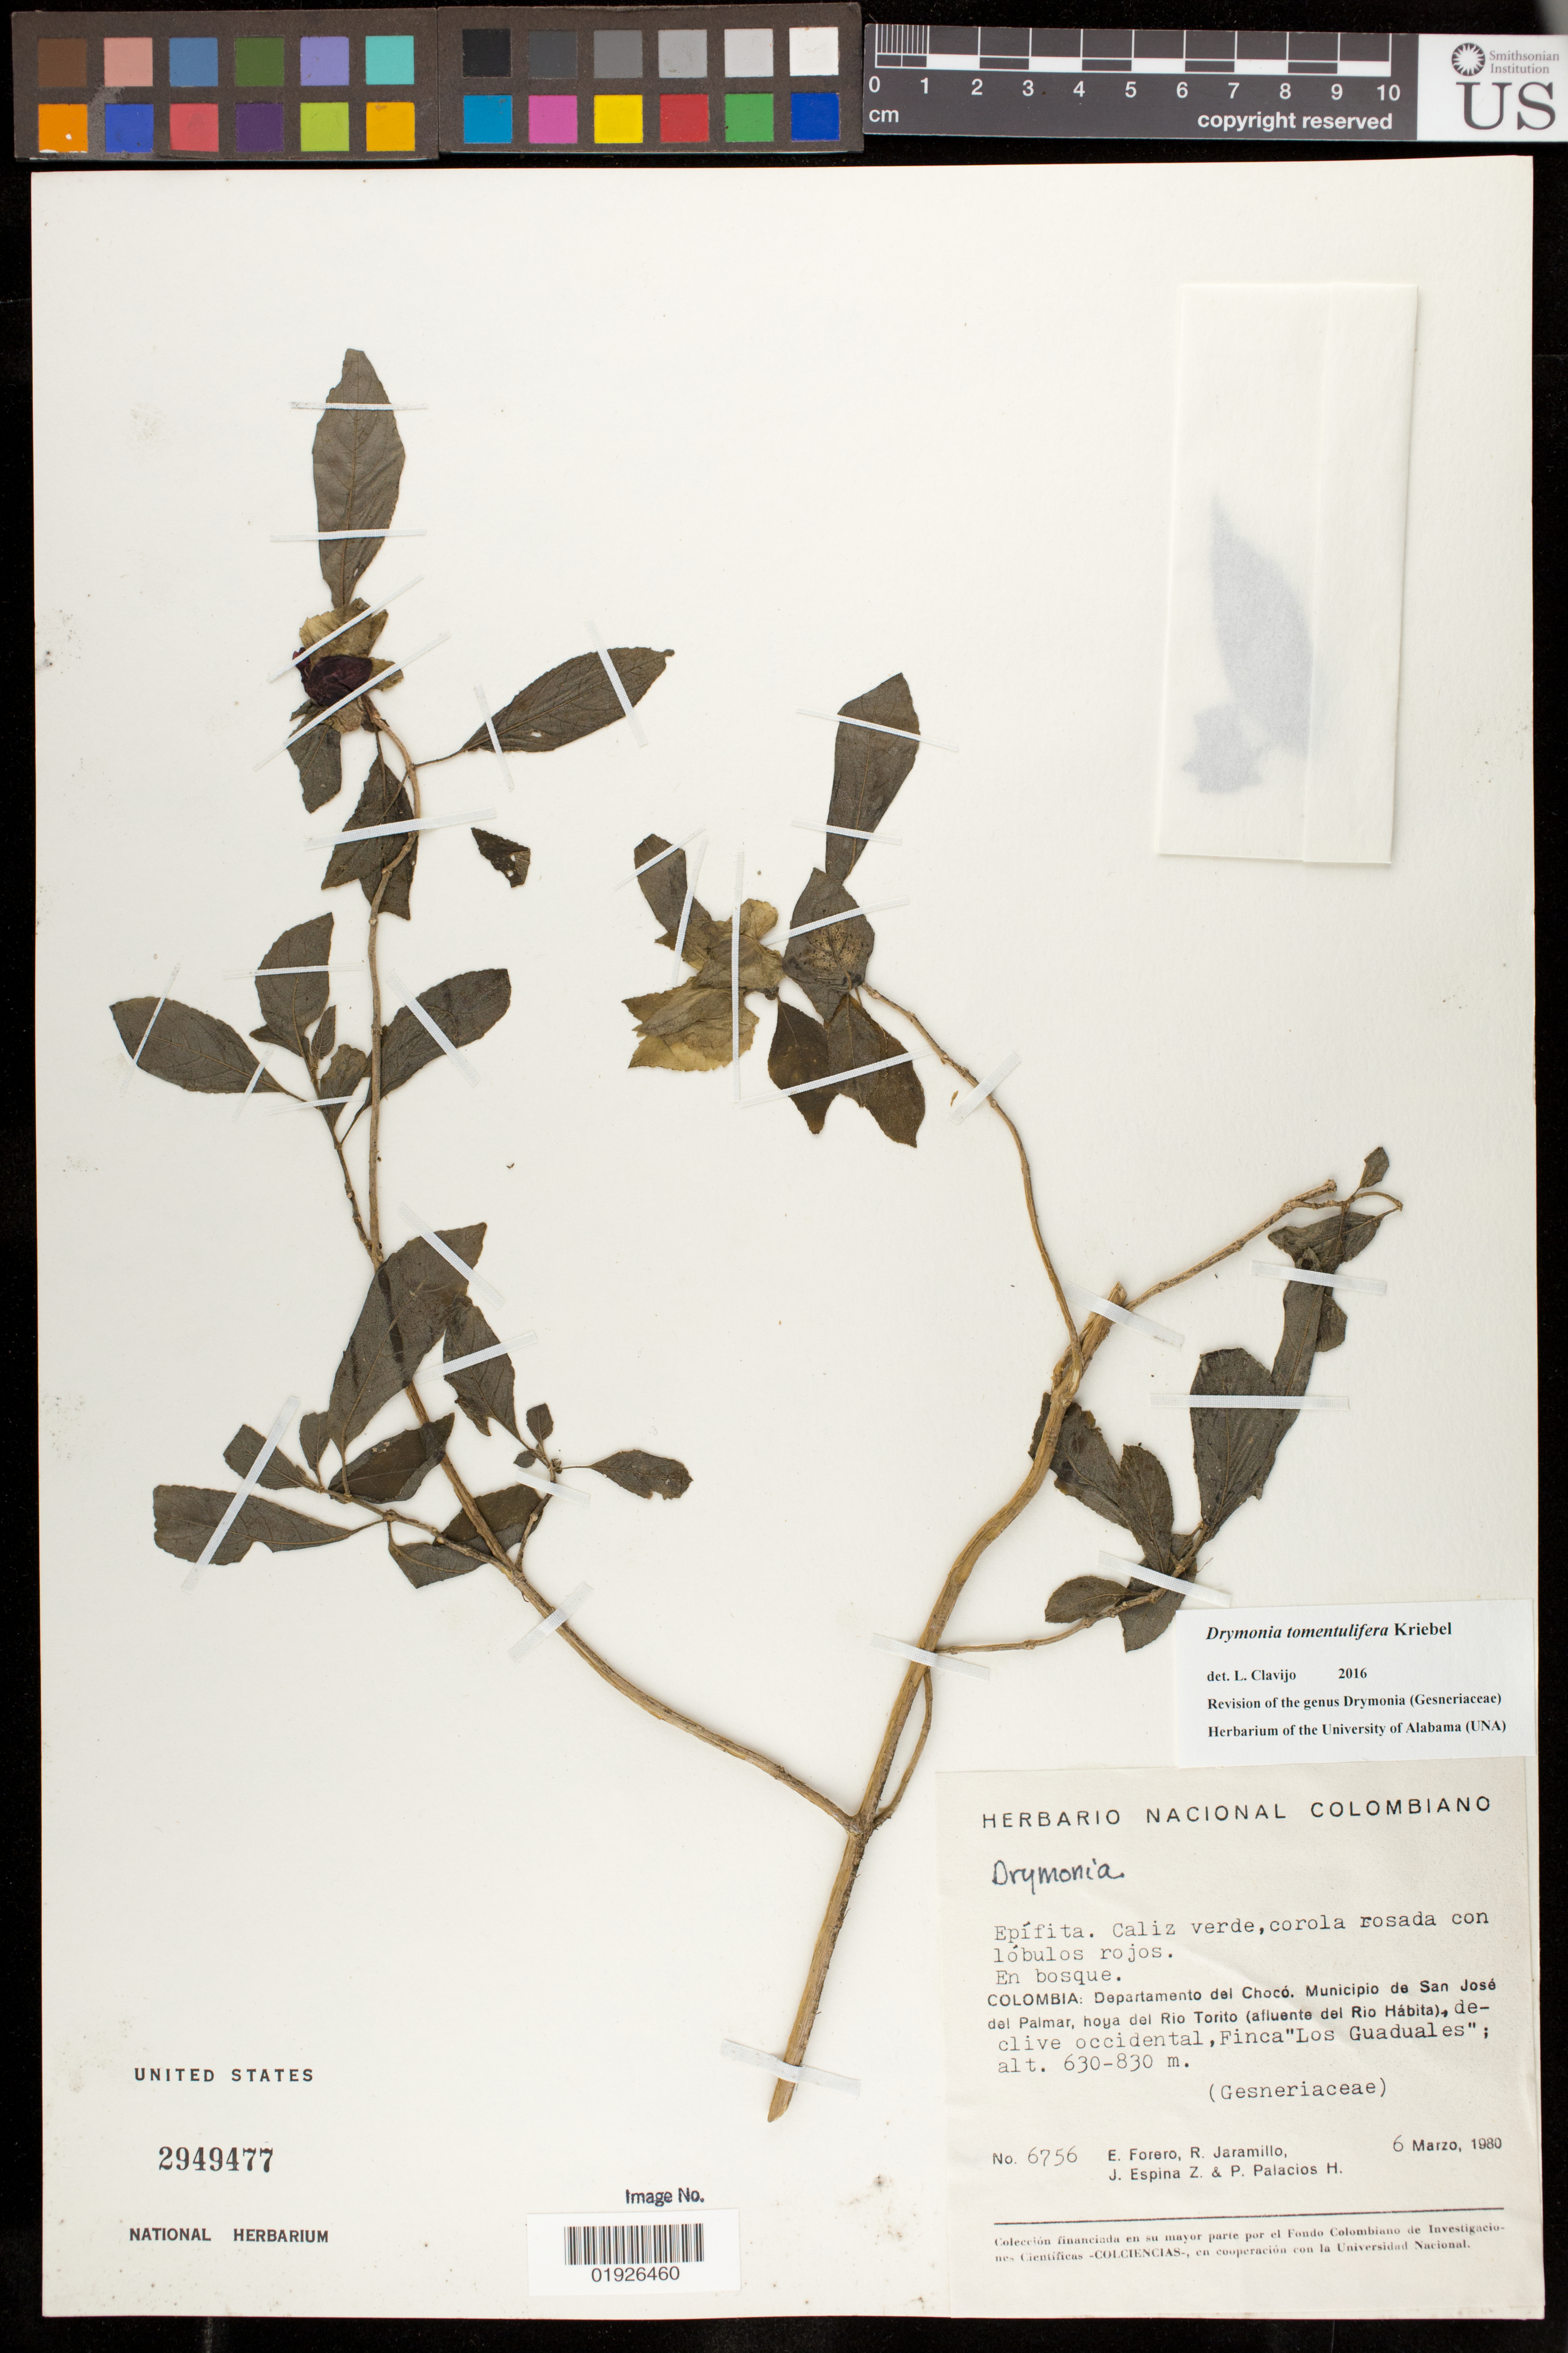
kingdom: Plantae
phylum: Tracheophyta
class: Magnoliopsida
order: Lamiales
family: Gesneriaceae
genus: Drymonia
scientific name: Drymonia tomentulifera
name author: Kriebel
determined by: Clavijo, L.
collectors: E. Forero, R. Jaramillo M., J. Espina Z. & P. Palacios H.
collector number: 6756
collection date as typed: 06 Mar 1980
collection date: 1980-03-06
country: Colombia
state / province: Chocó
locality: Mpio. de San José del Palmar, hoya del Rio Torito (afluente del Rio Hábita), declive occidental, Finca "Los Guaduales"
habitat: En bosque.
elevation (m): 630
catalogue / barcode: US 2949477